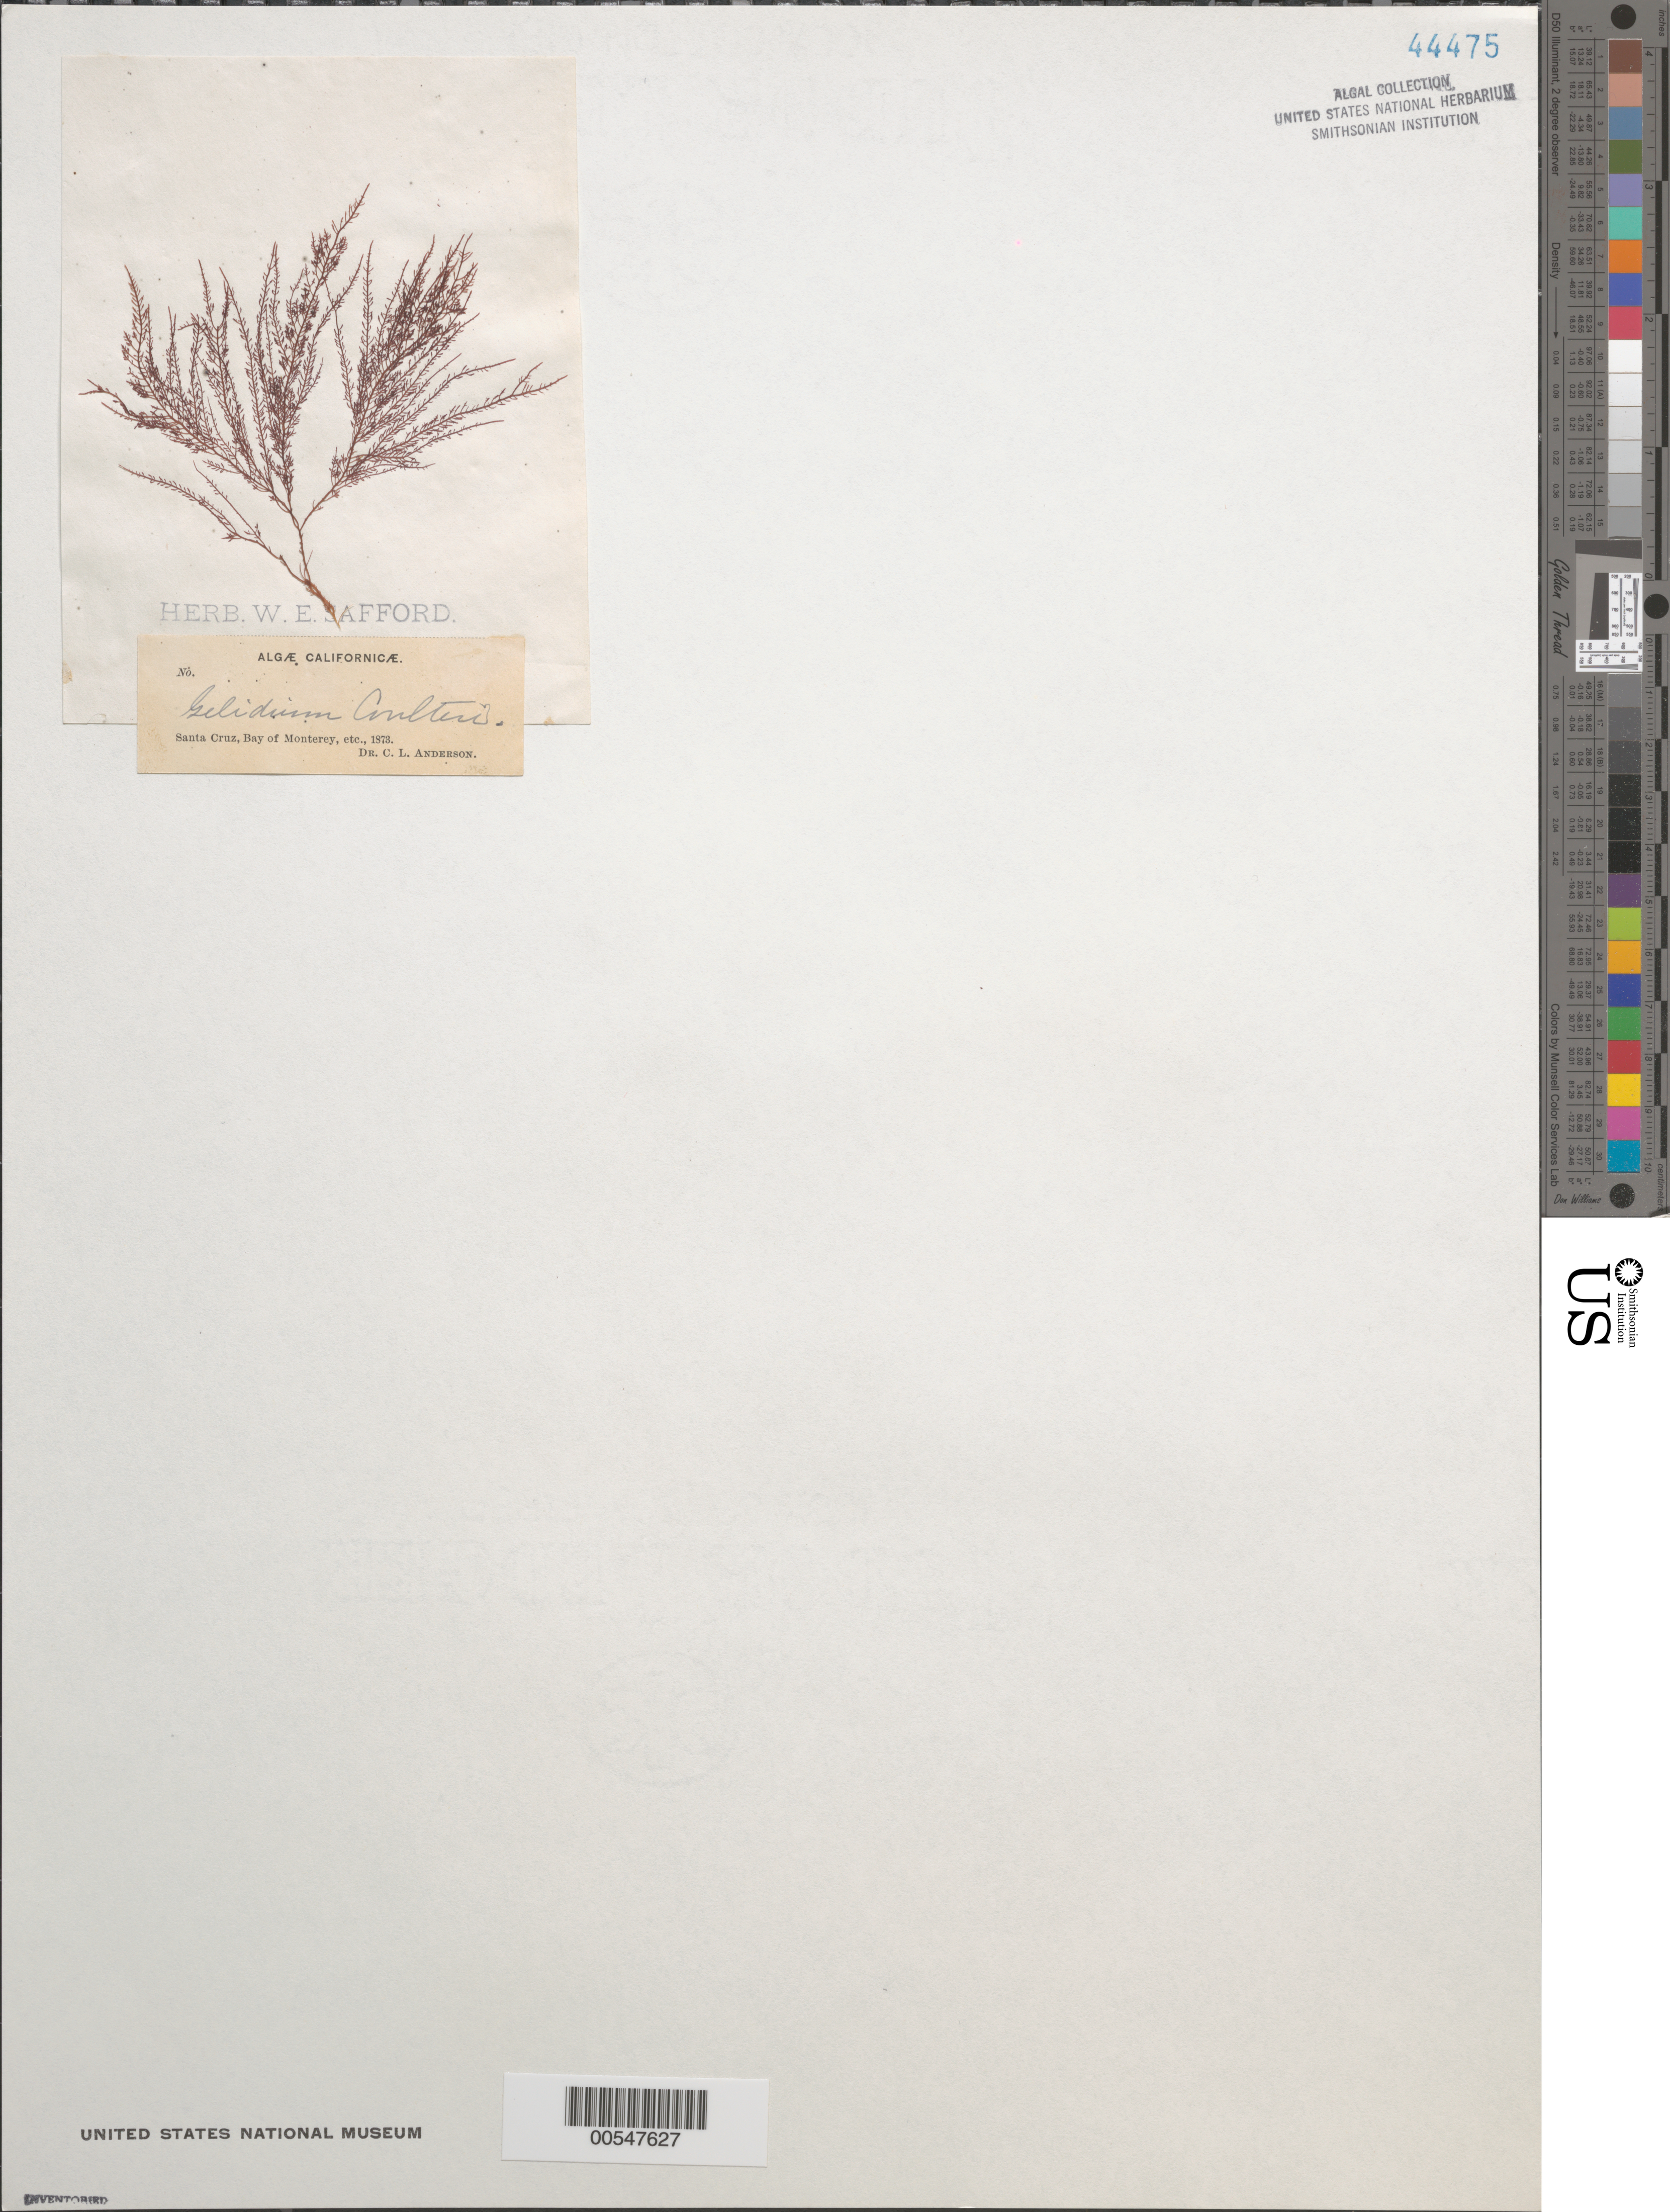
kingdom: Plantae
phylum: Rhodophyta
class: Florideophyceae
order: Gelidiales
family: Gelidiaceae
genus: Gelidium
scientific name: Gelidium coulteri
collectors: C. L. Anderson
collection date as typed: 1873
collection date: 1873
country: United States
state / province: California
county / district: Santa Cruz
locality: Santa Cruz, Monterey Bay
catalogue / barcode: US 44475